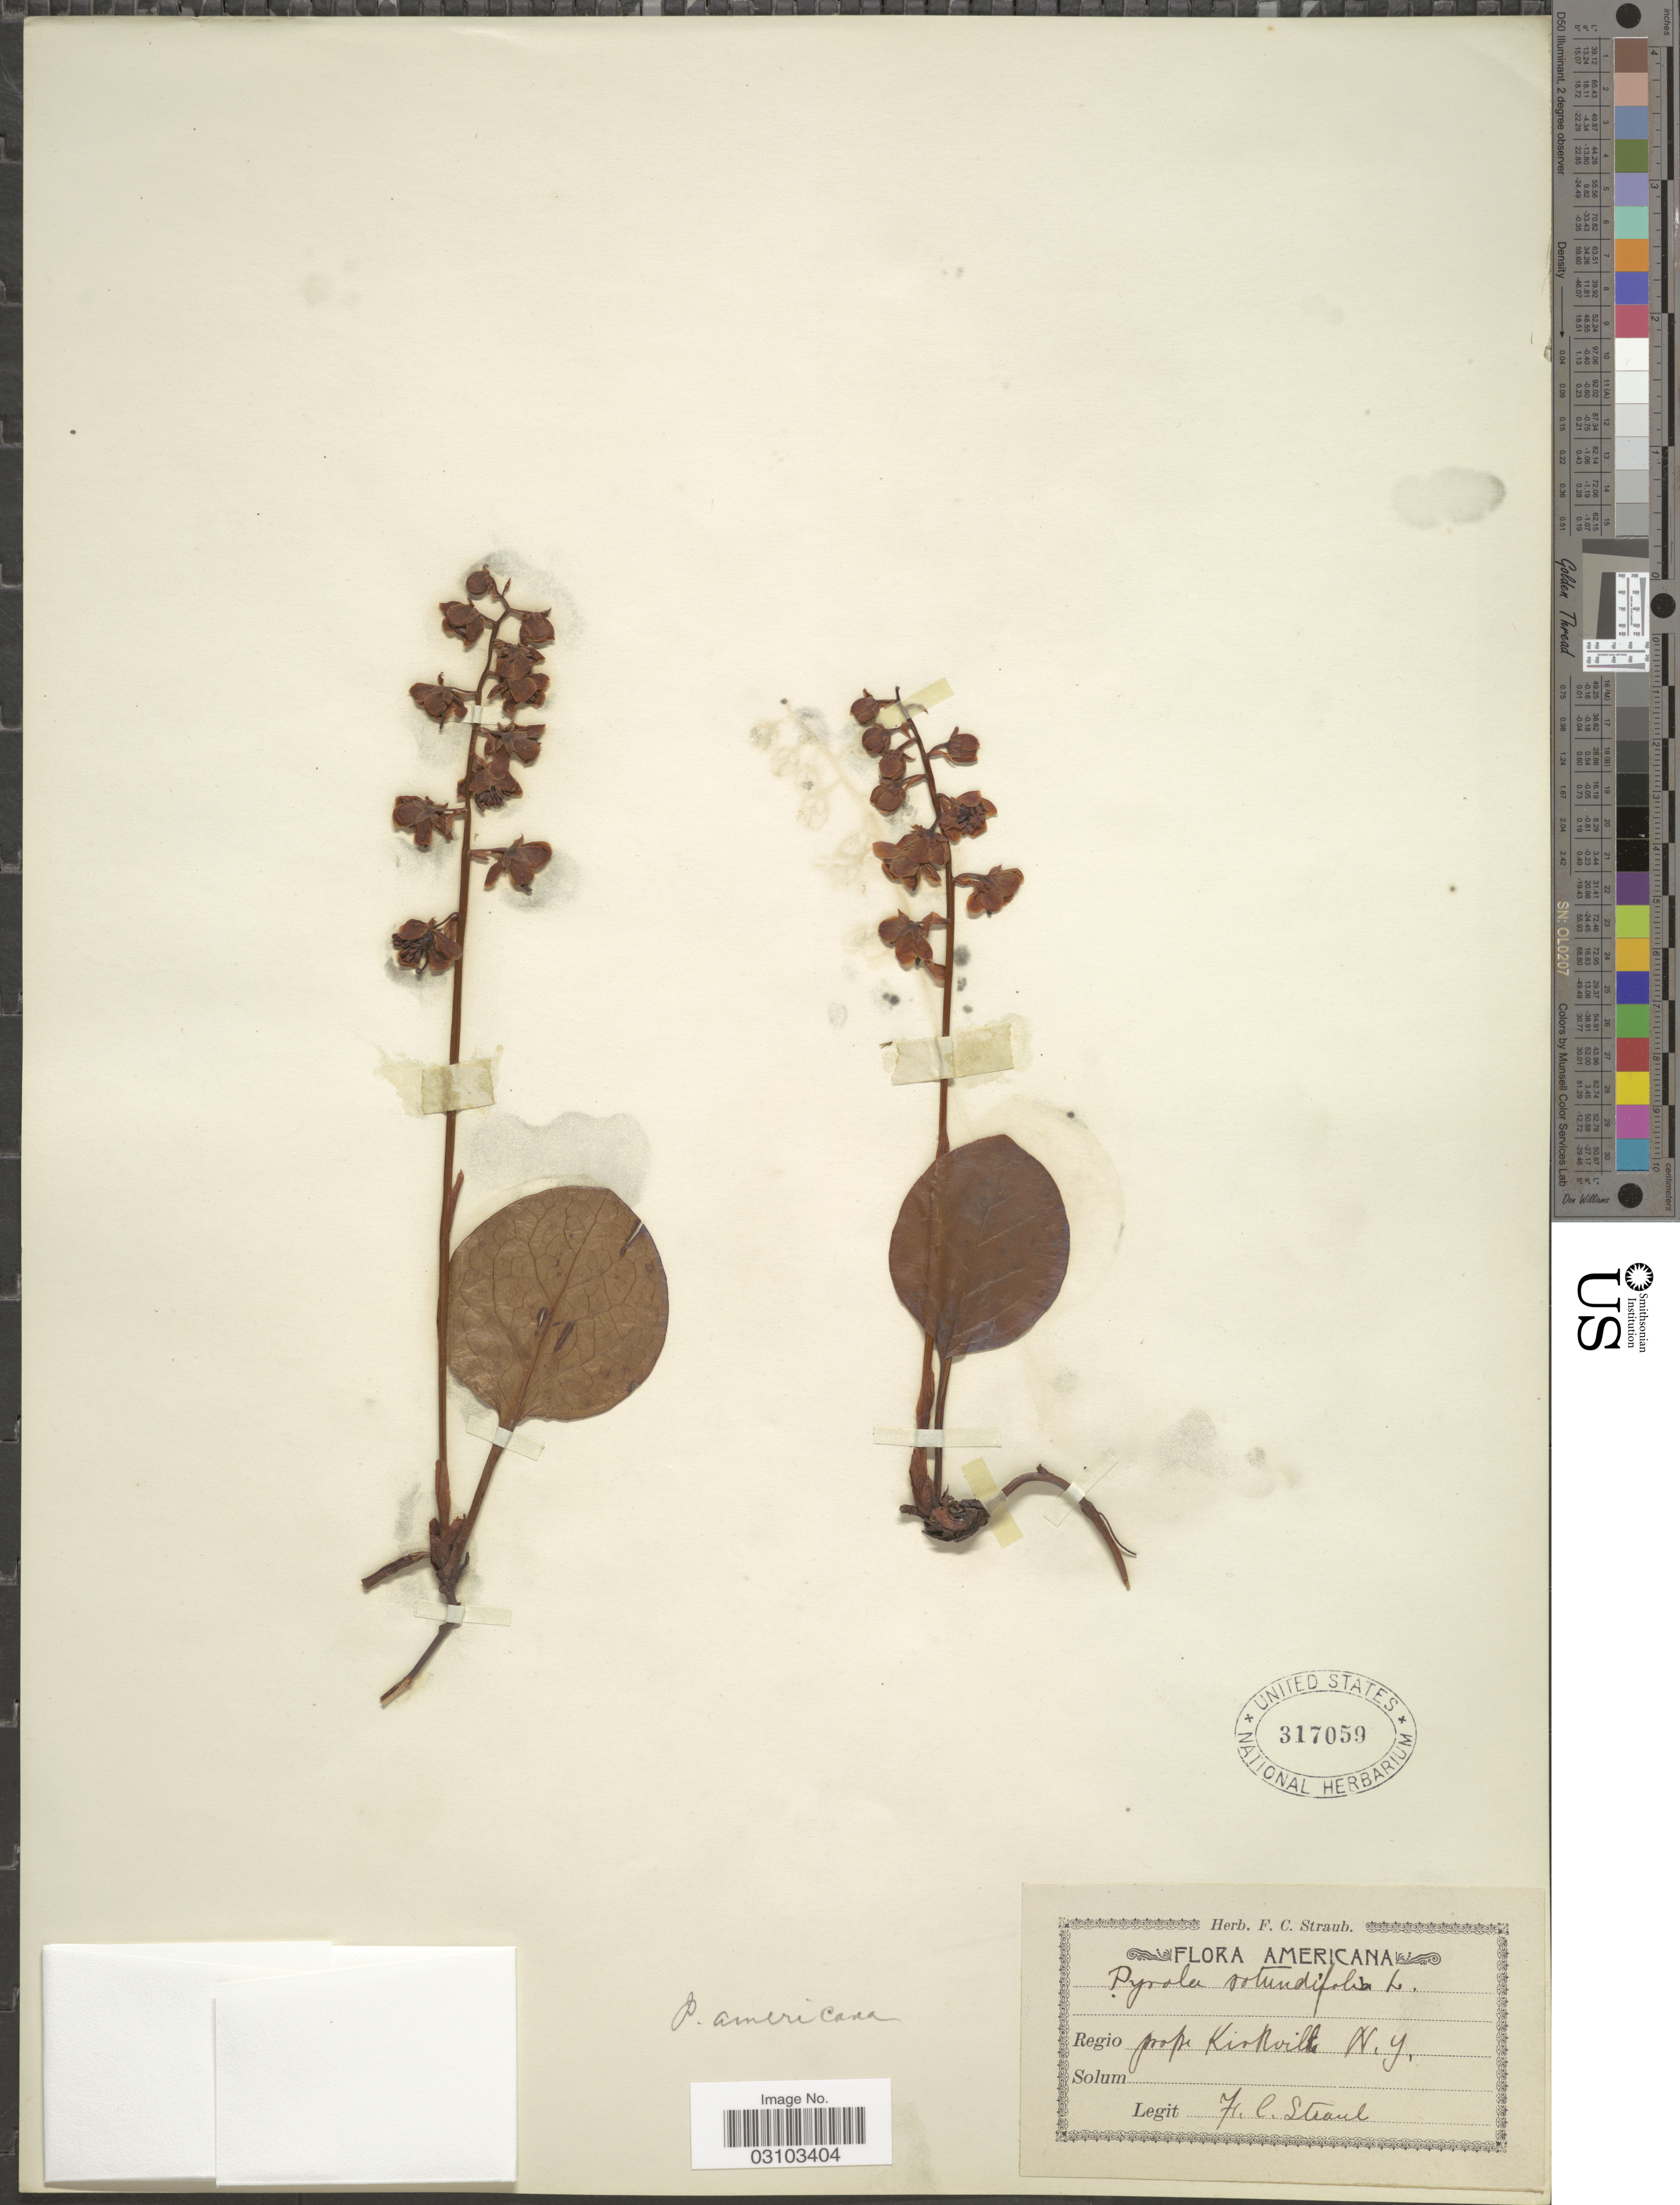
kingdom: Plantae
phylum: Tracheophyta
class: Magnoliopsida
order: Ericales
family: Ericaceae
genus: Pyrola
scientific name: Pyrola americana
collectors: F. Straub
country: United States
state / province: New York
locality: Regio prope Kirkville.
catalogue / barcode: US 317059